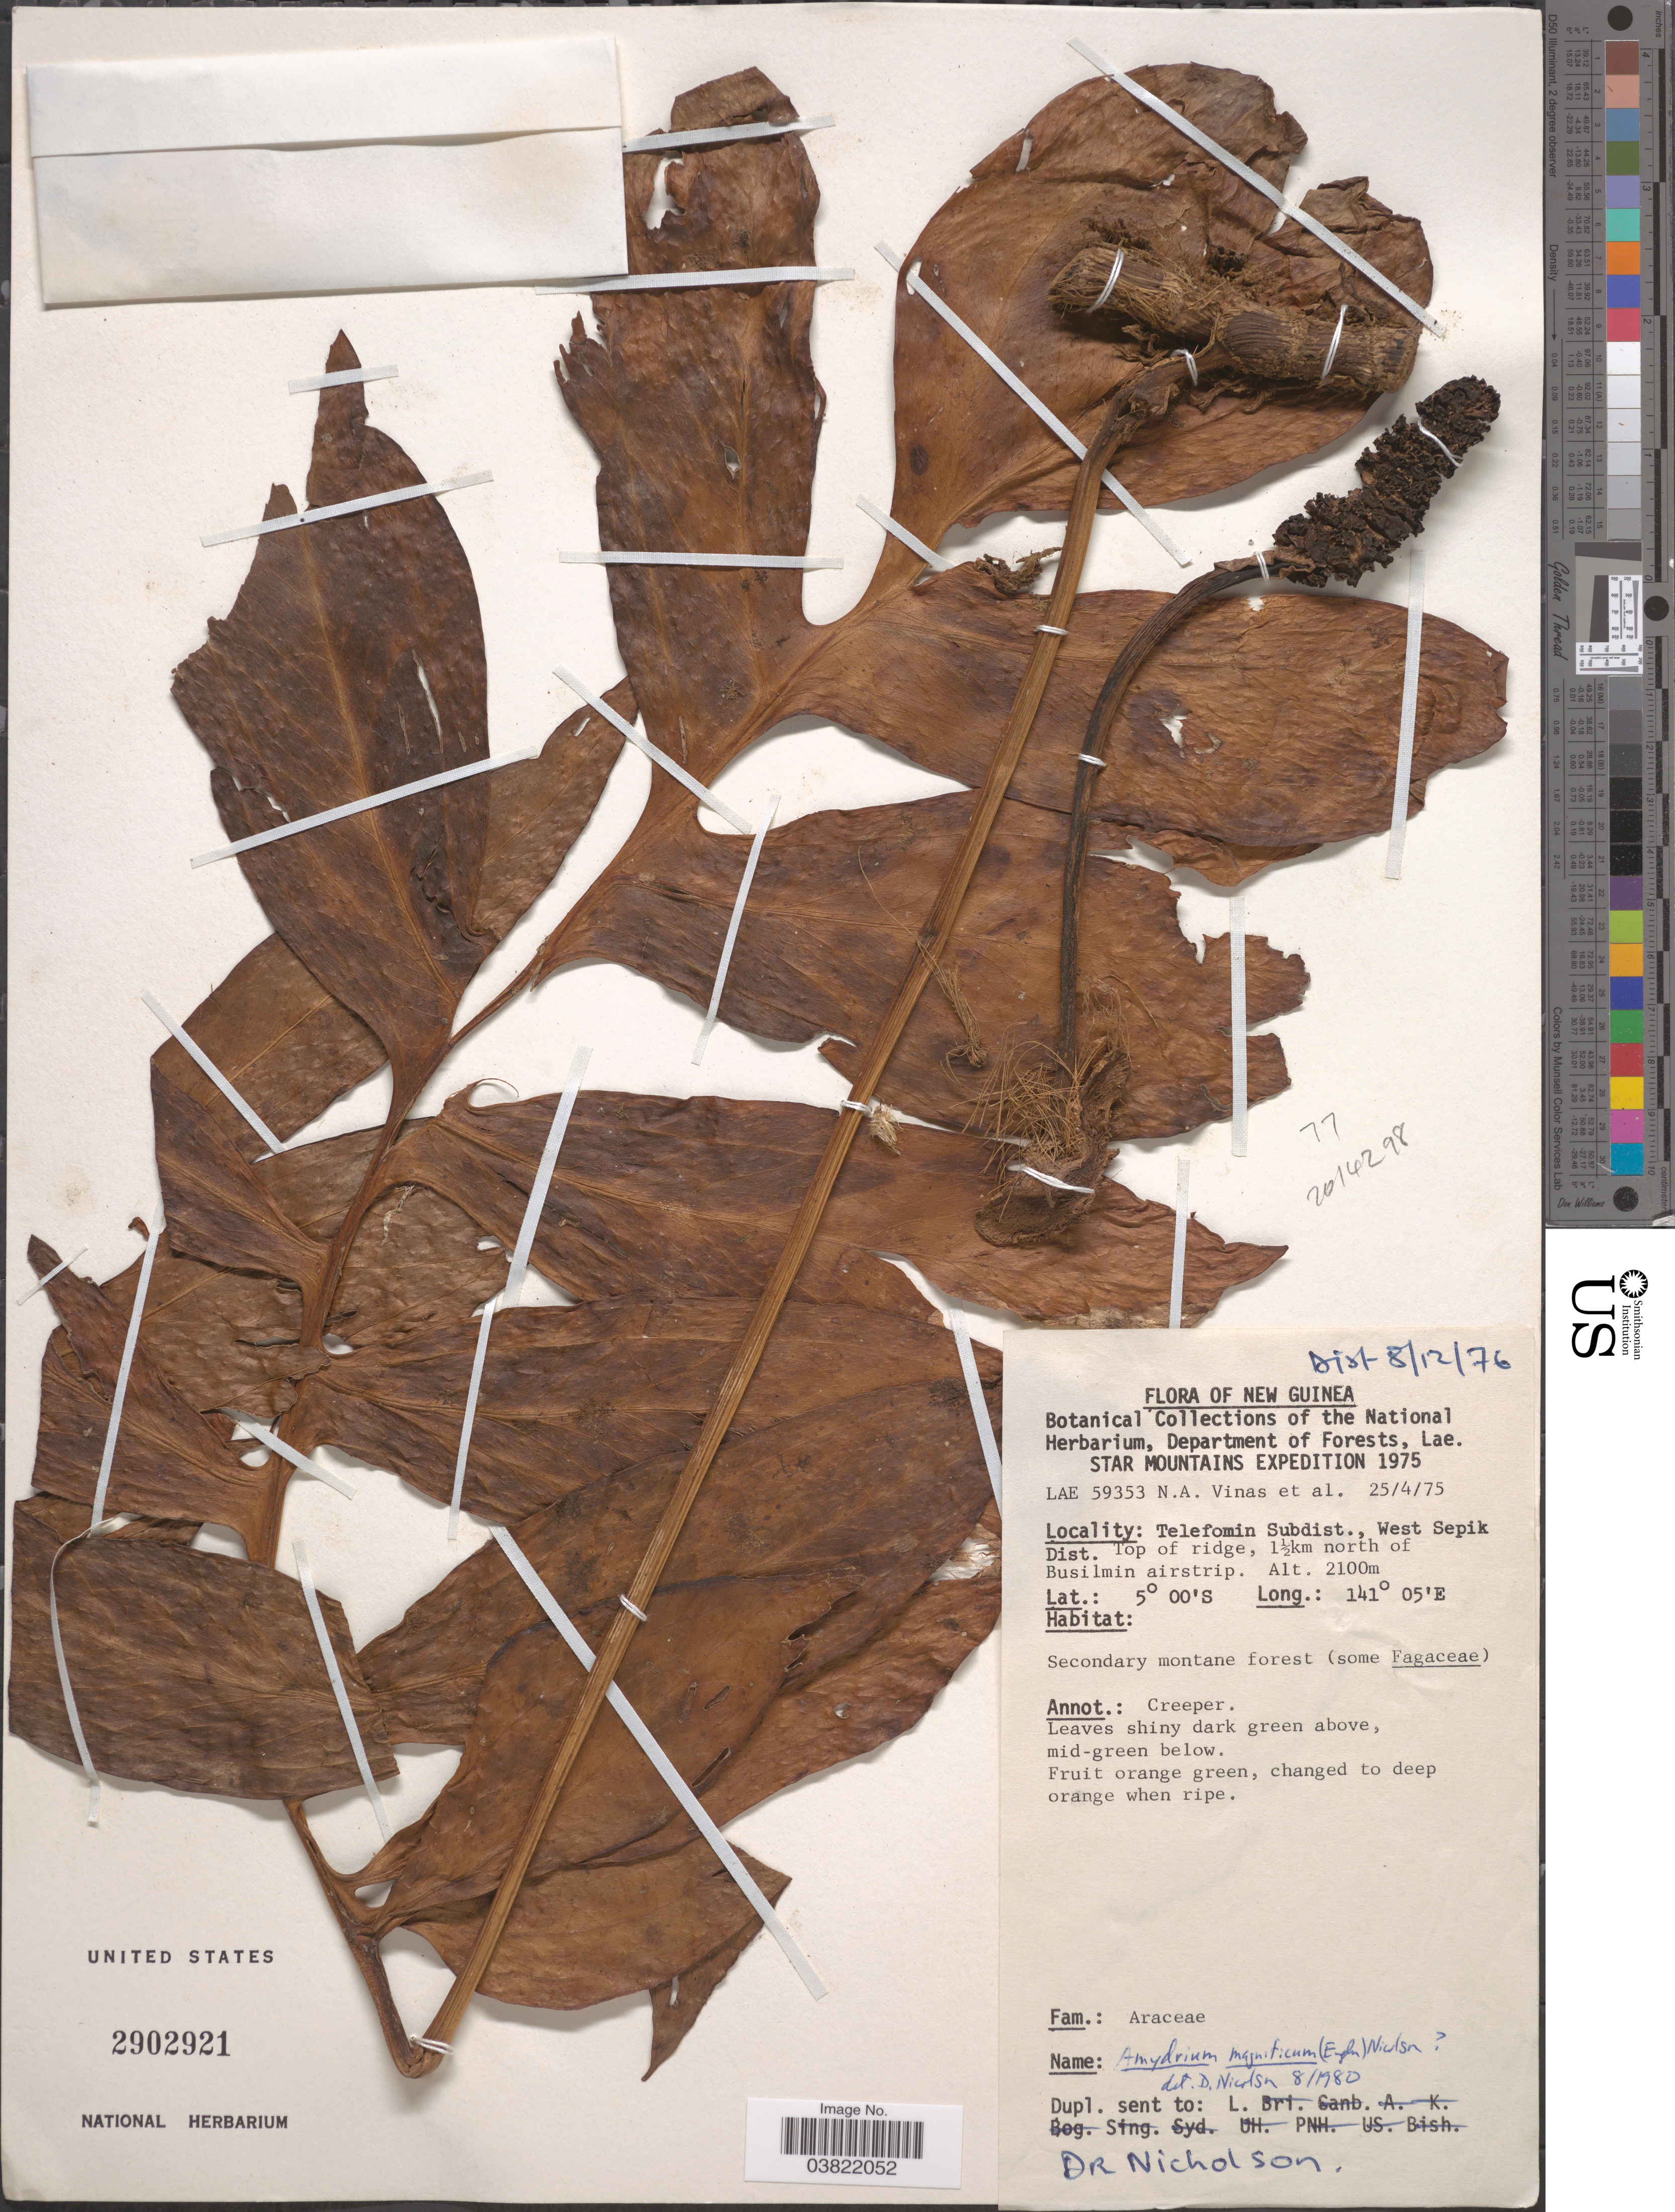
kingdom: Plantae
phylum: Tracheophyta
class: Liliopsida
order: Alismatales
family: Araceae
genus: Amydrium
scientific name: Amydrium magnificum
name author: (Engl.) Nicolson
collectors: N. Vinas & et al.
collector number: LAE59353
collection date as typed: Transcribed d/m/y: 25/4/75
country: Papua New Guinea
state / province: Sandaun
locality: New Guinea. Star Mountains [unsure placement] Telefomin Subdist., West Sepik Dist. Top of ridge, 1½km north of Busilmin airstrip.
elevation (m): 2100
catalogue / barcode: US 2902921